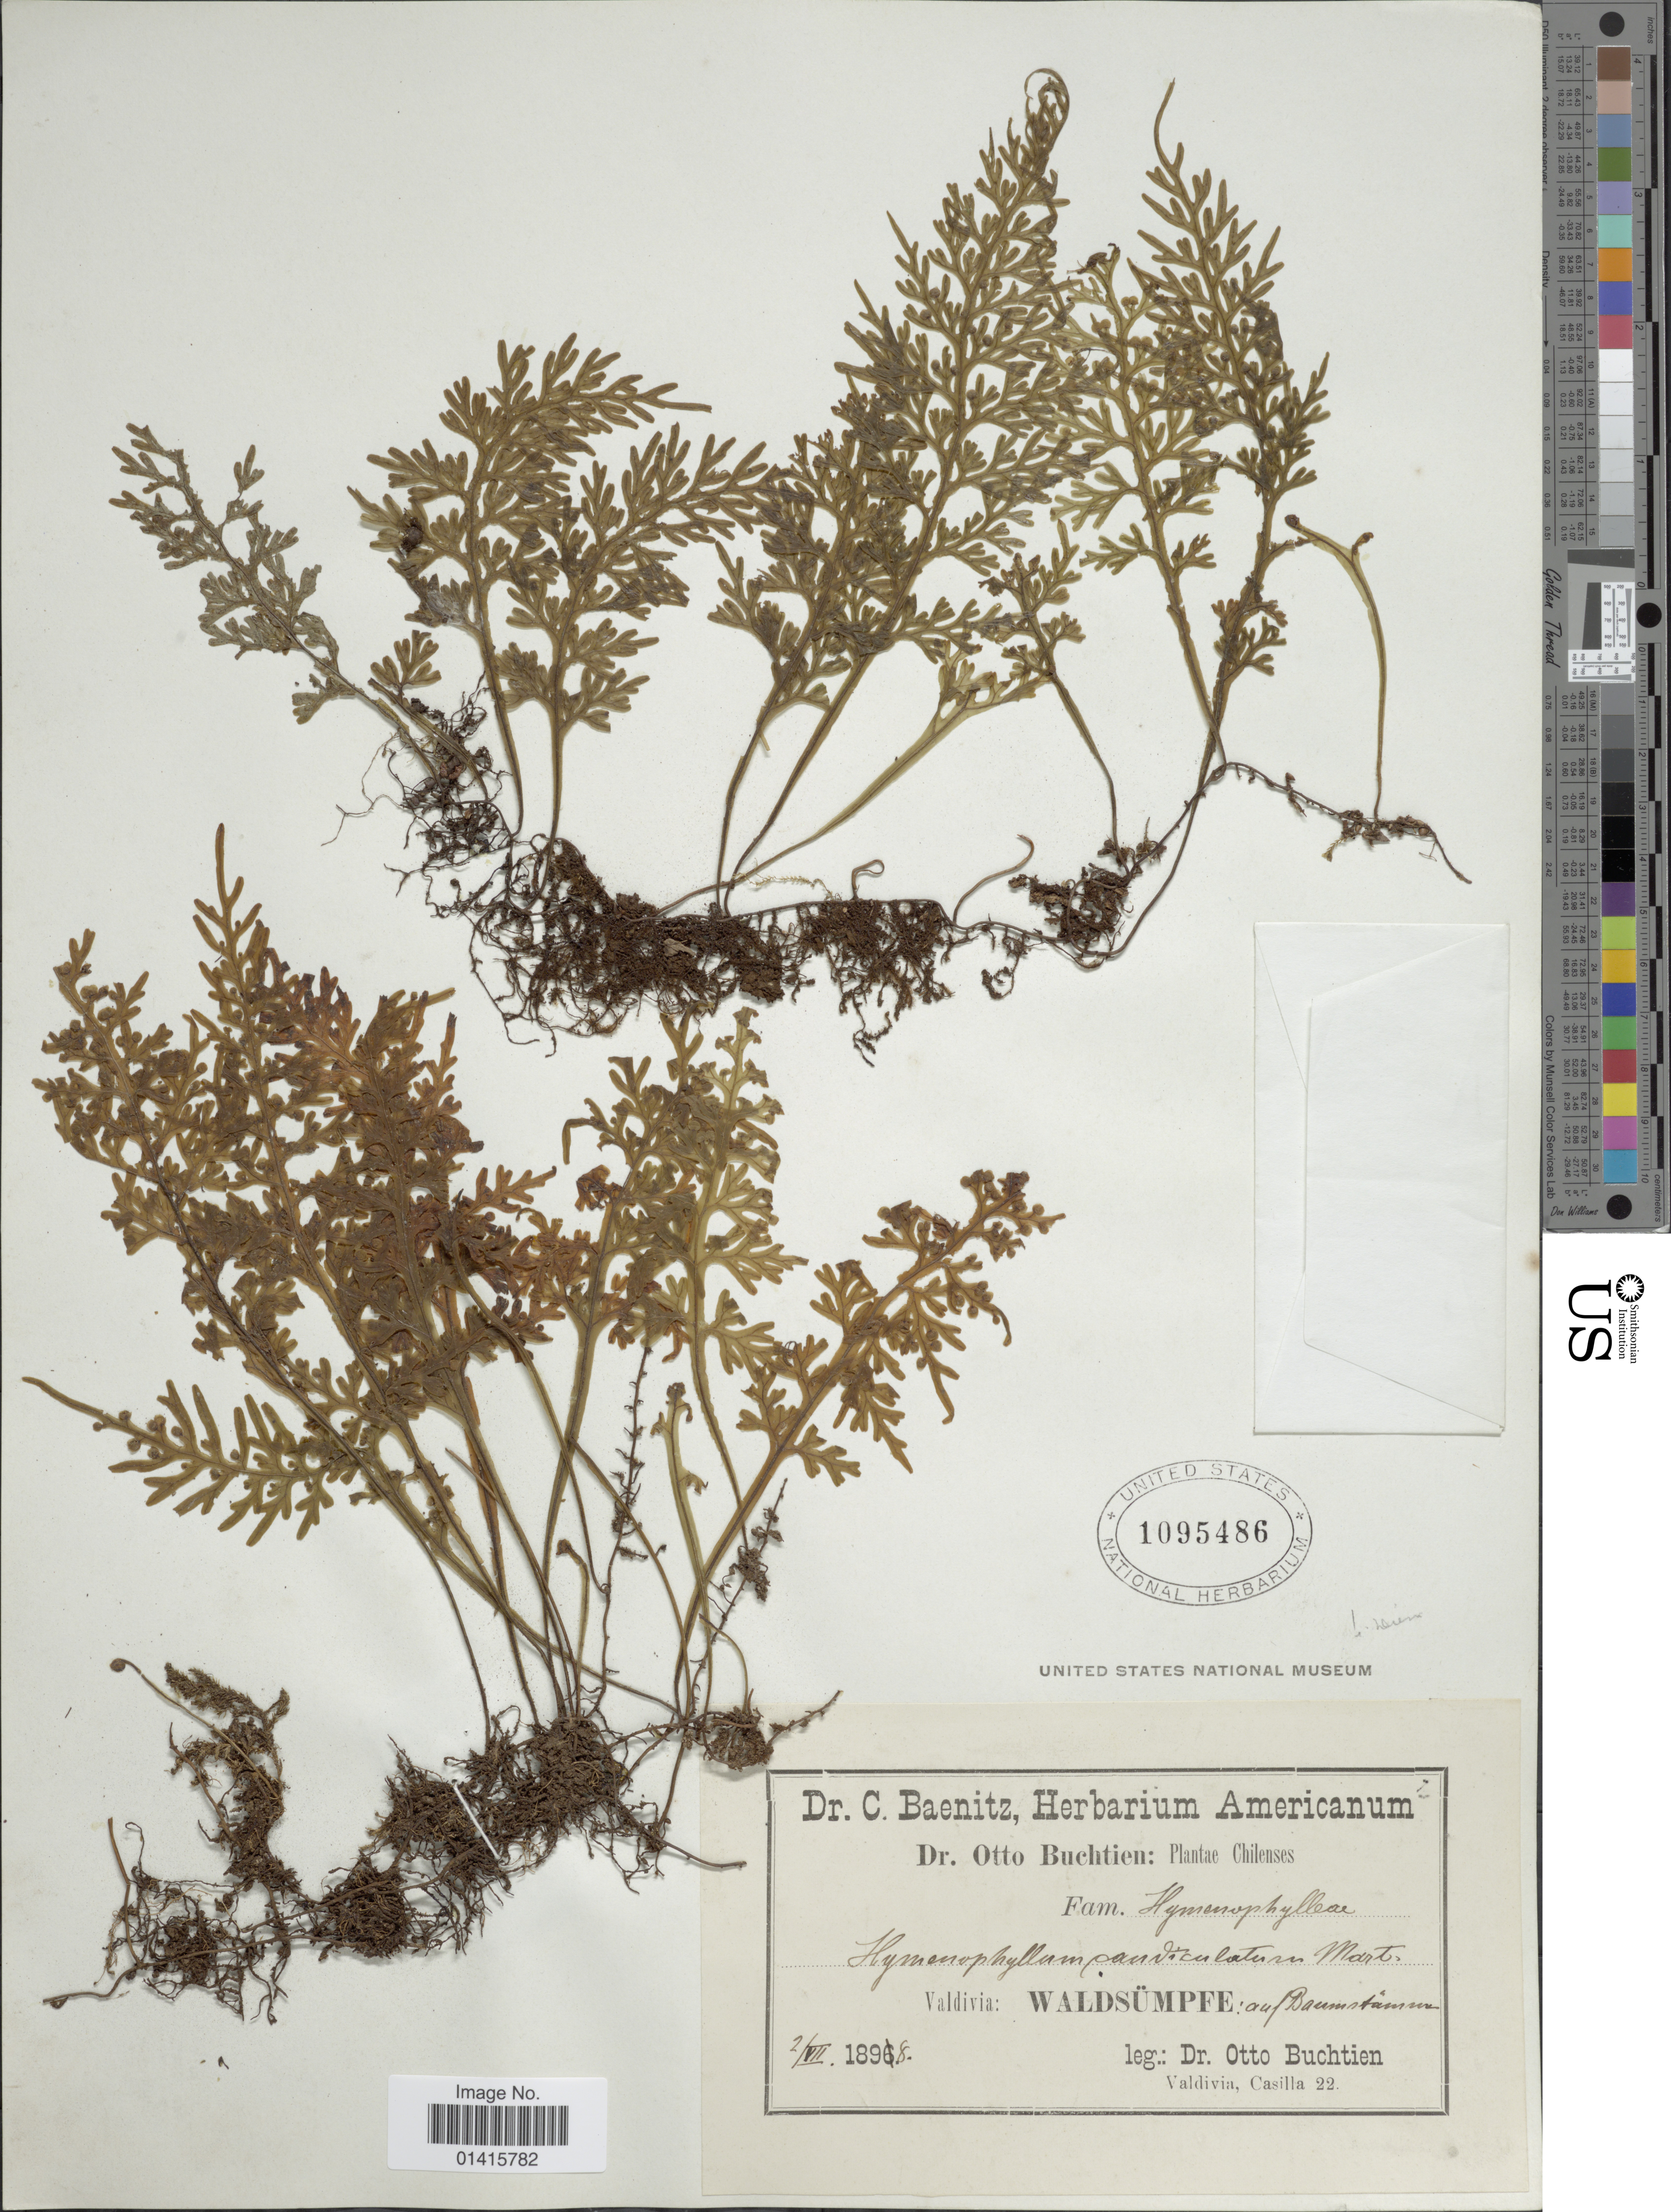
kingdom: Plantae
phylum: Tracheophyta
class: Polypodiopsida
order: Hymenophyllales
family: Hymenophyllaceae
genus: Hymenophyllum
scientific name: Hymenophyllum caudiculatum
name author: Mart.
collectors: O. Buchtien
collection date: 1898-07-02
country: Chile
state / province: Los Ríos (XIV)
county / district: Valdivia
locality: Waldsümpfe: auf Baumstümpfen.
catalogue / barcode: US 1095486